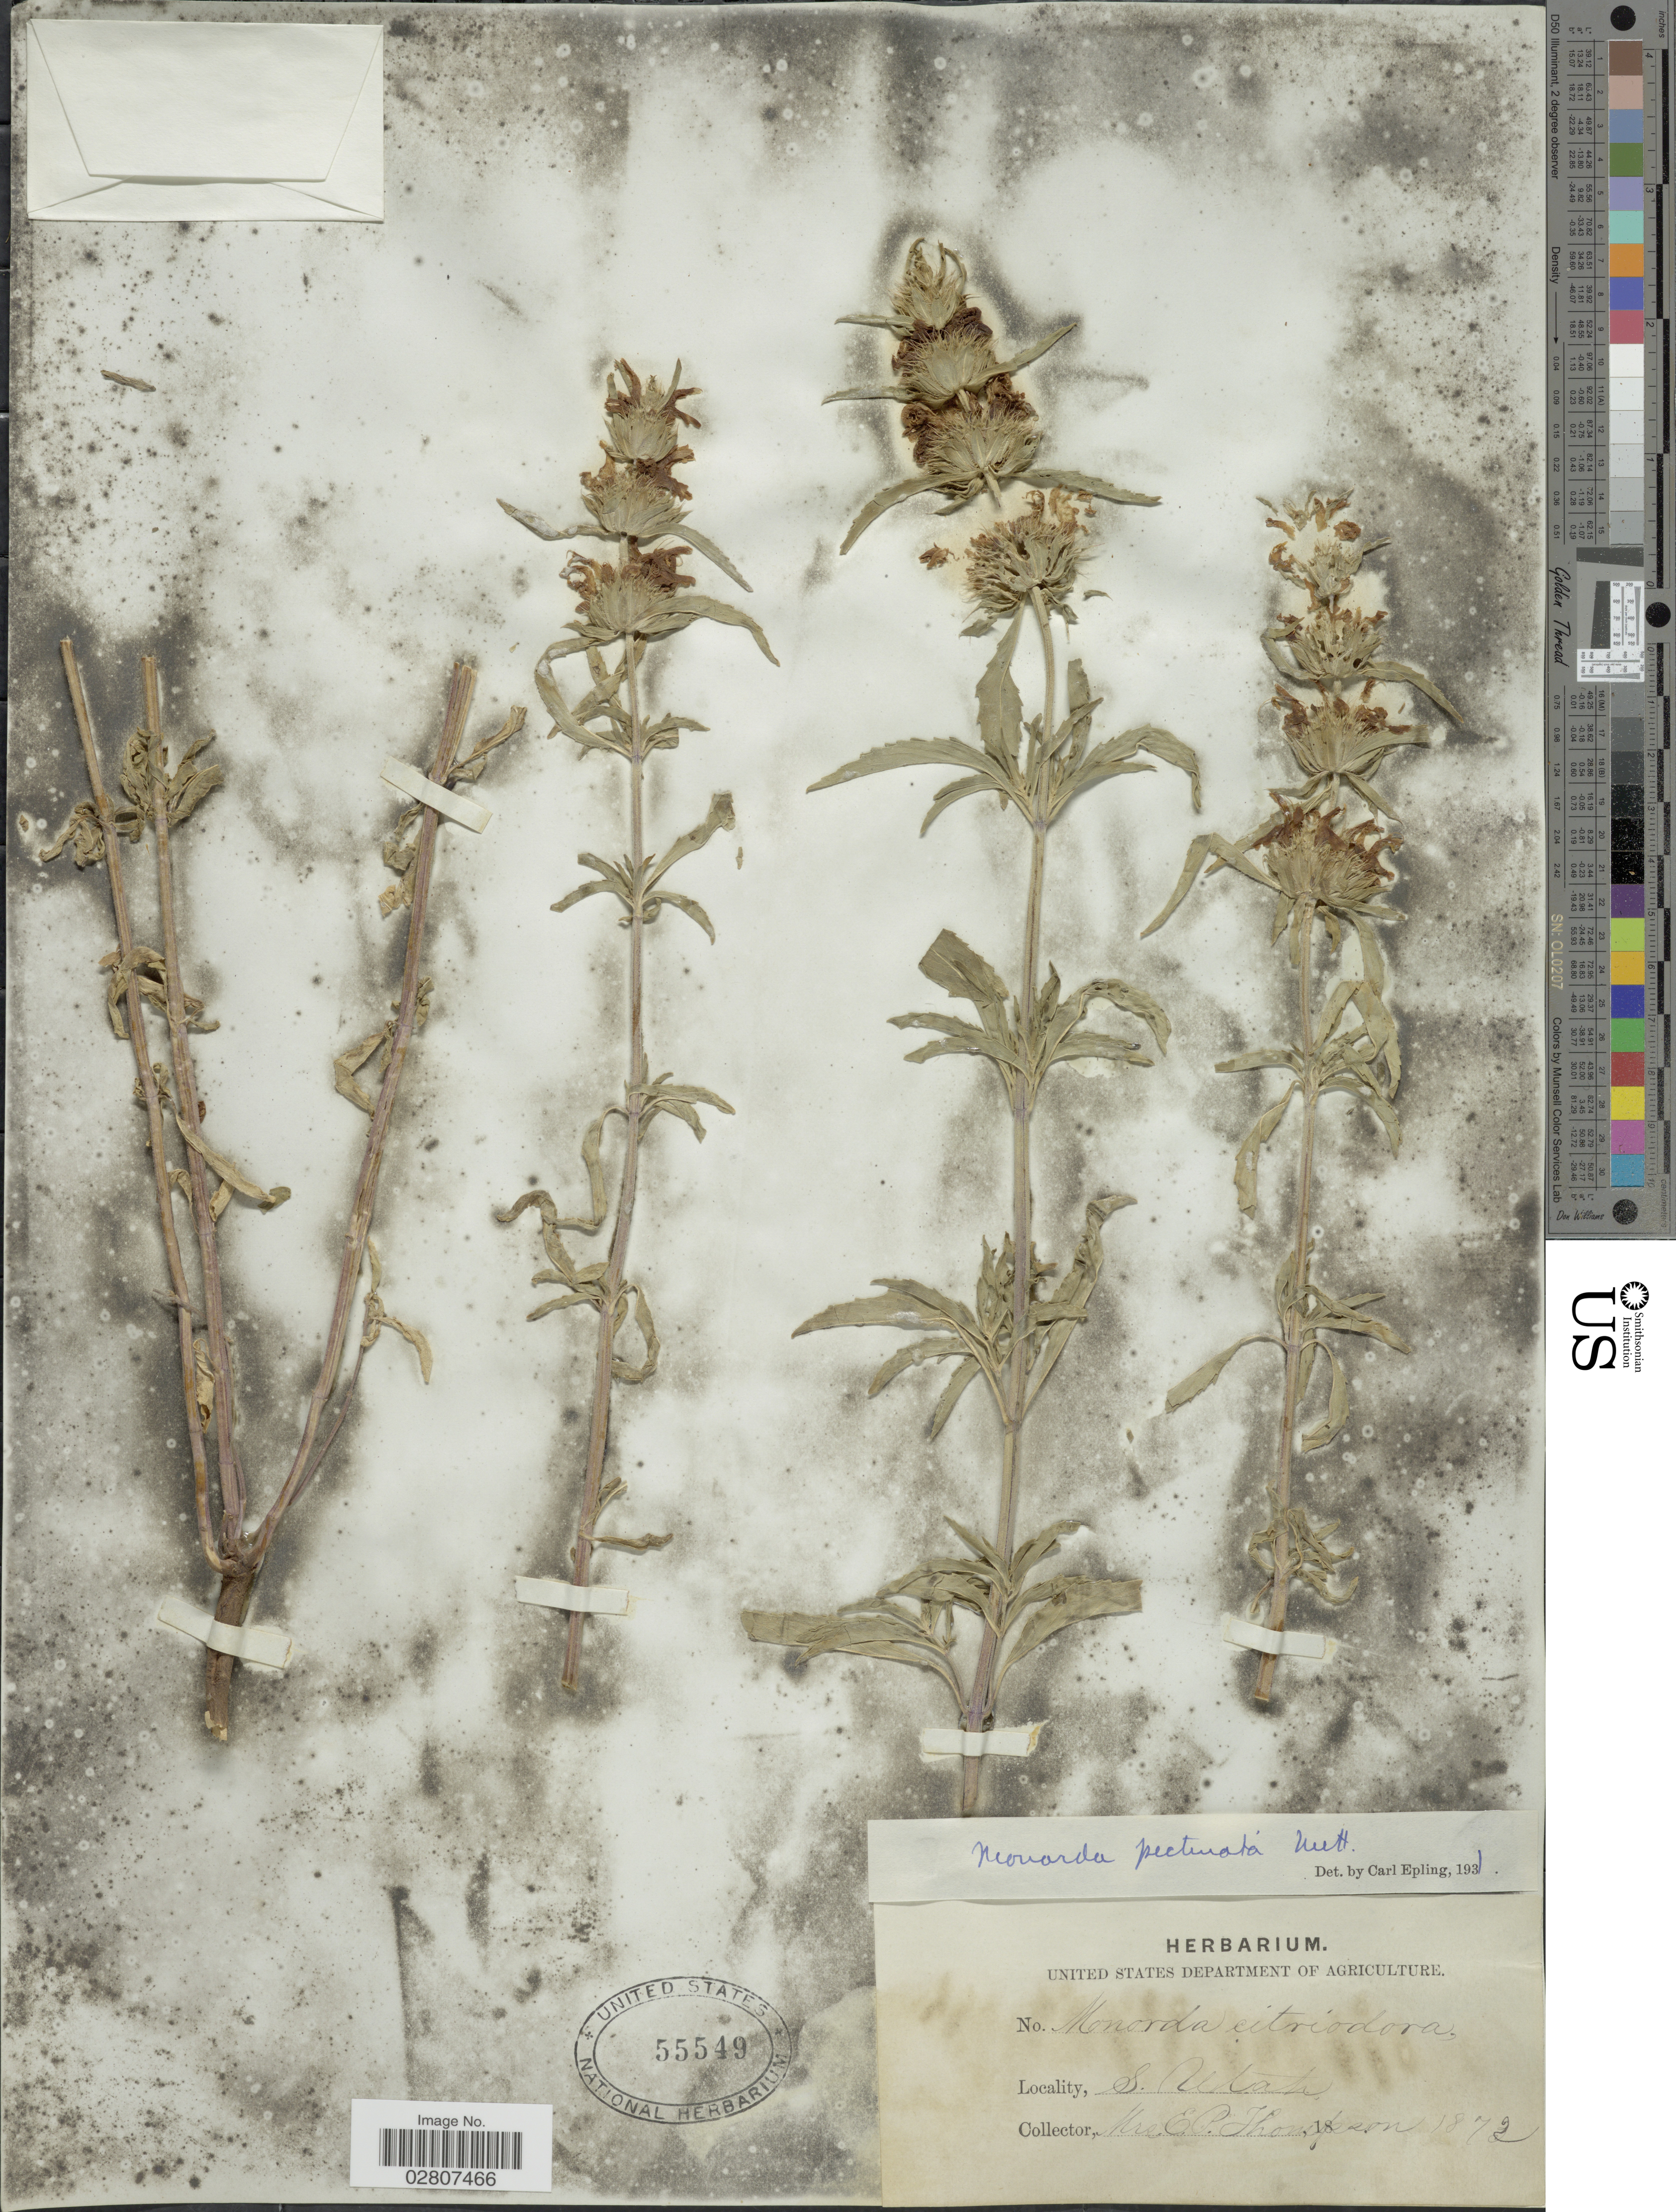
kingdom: Plantae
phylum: Tracheophyta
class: Magnoliopsida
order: Lamiales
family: Lamiaceae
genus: Monarda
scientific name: Monarda pectinata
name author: Nutt.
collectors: E. P. Thompson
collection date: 1872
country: United States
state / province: Utah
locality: S. Utah.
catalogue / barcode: US 55549